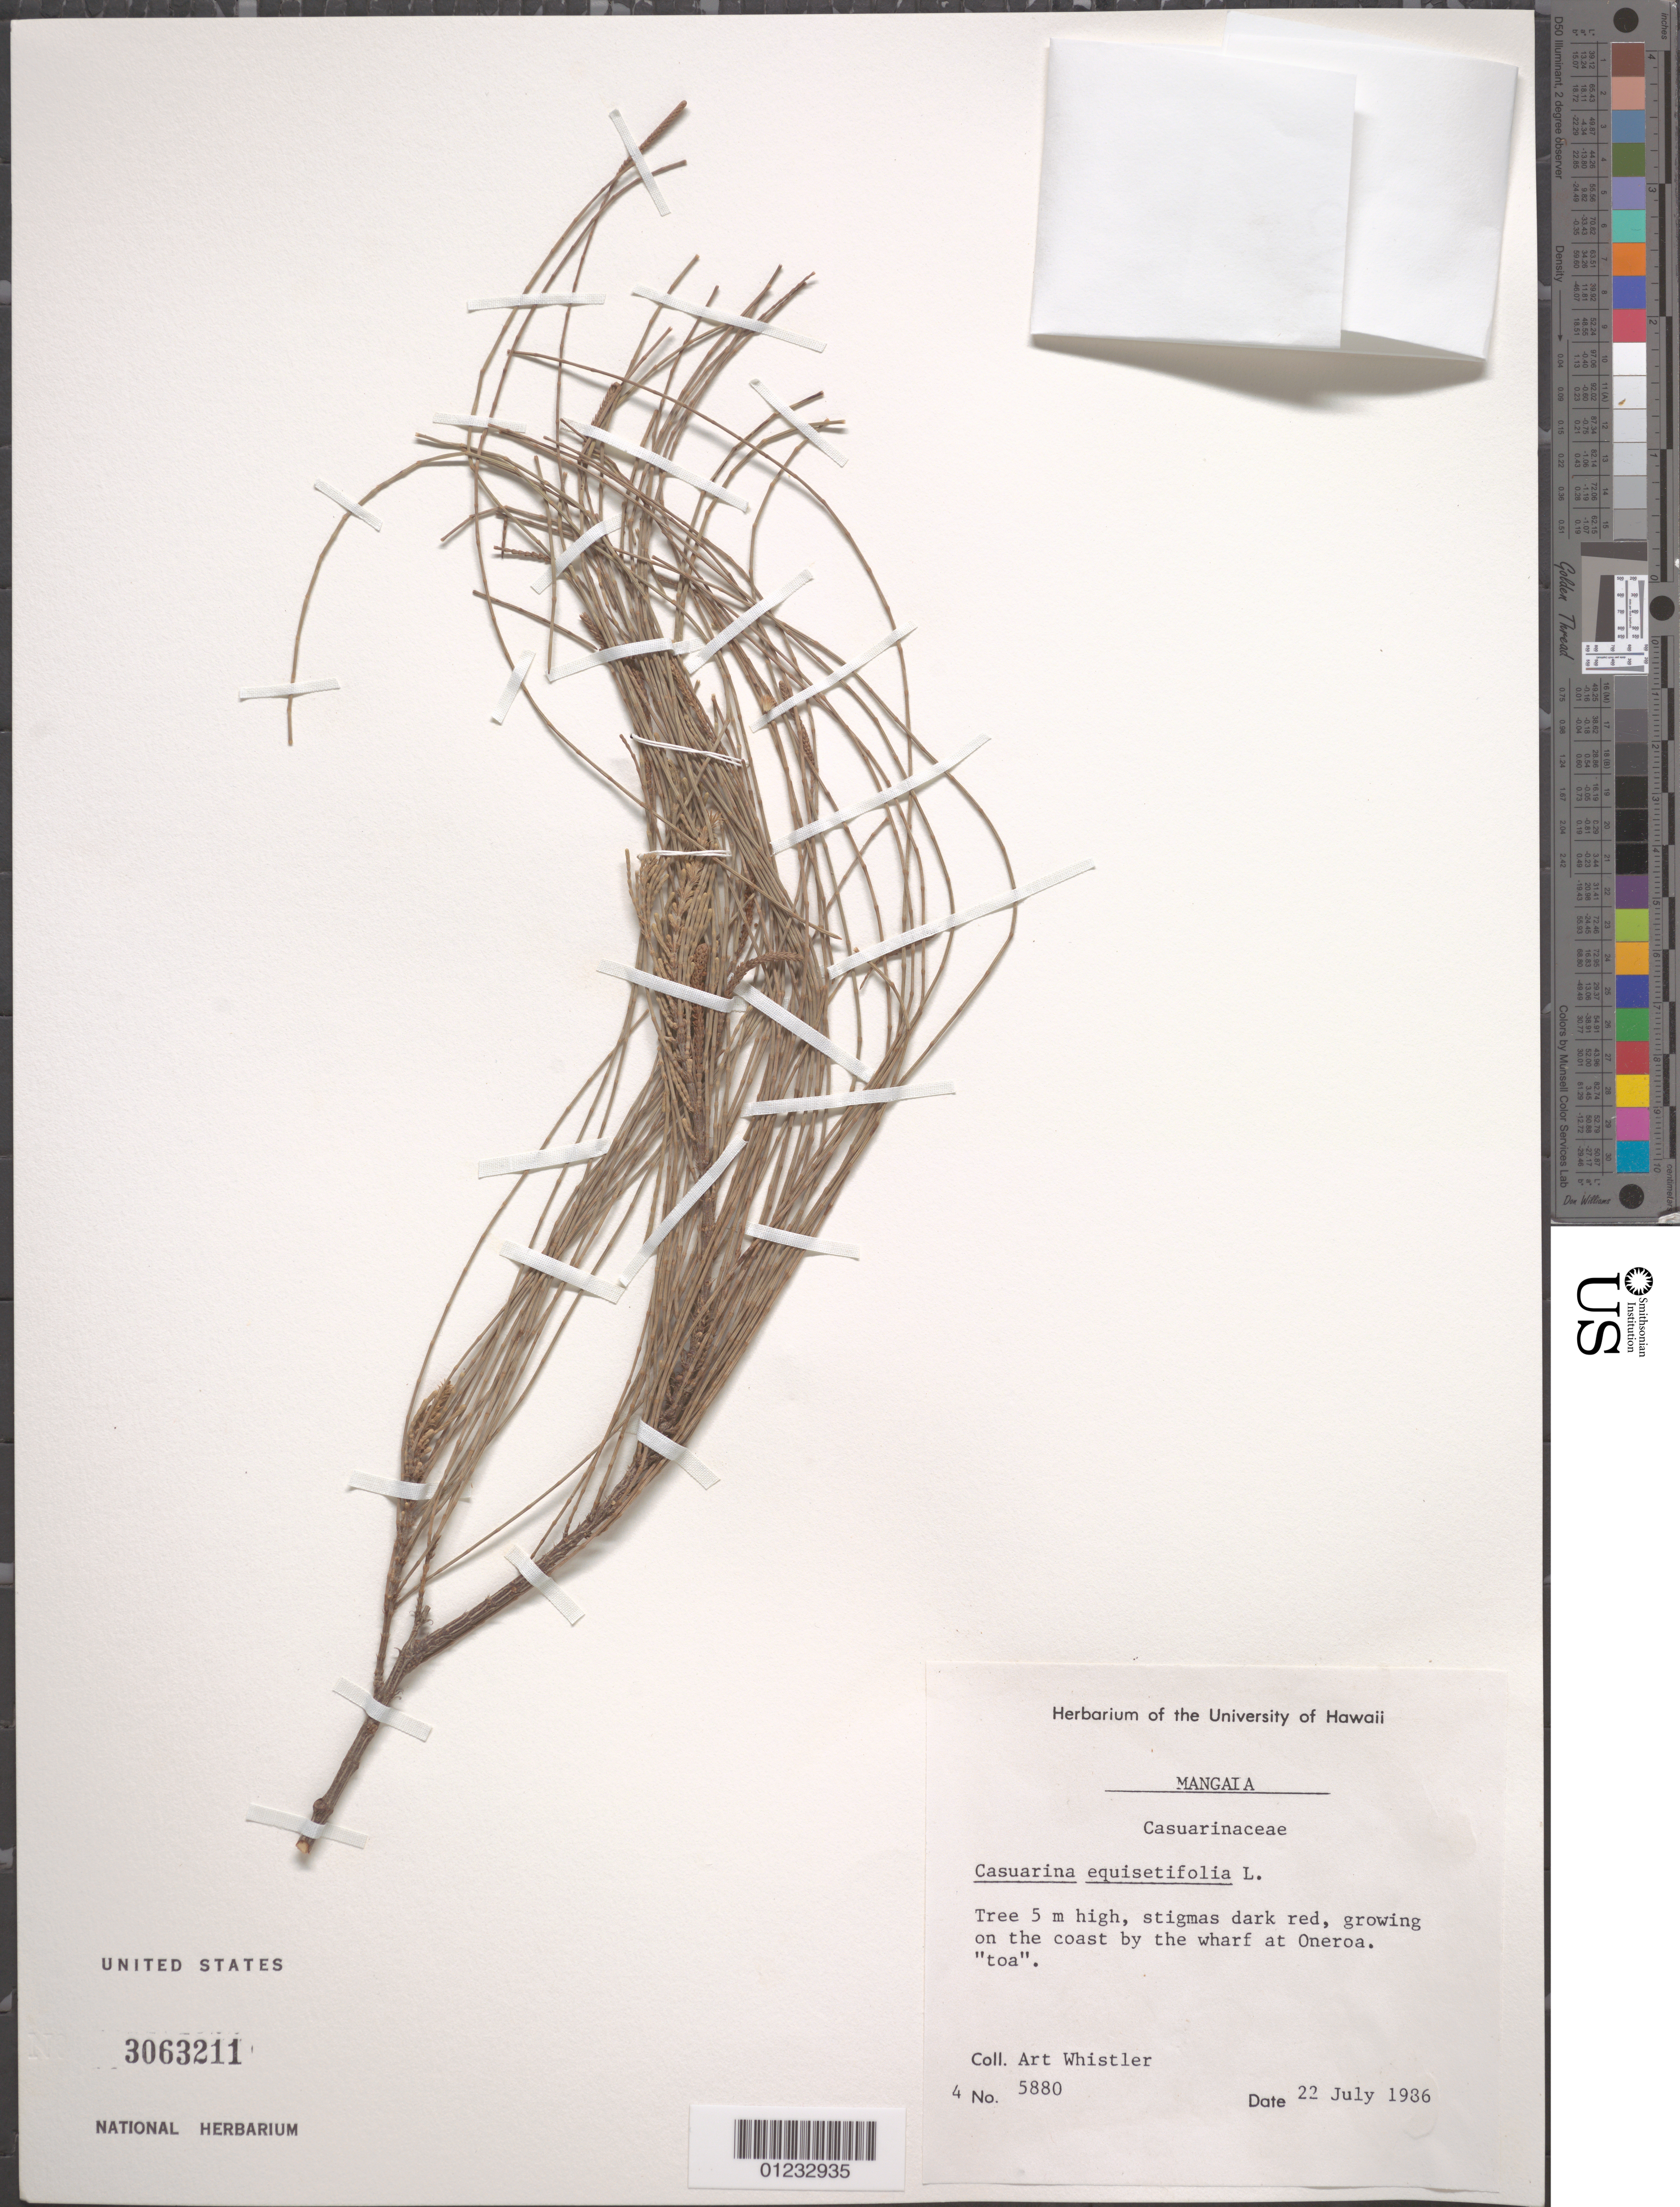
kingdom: Plantae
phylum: Tracheophyta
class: Magnoliopsida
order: Fagales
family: Casuarinaceae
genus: Casuarina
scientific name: Casuarina equisetifolia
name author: L.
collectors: A. Whistler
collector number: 5880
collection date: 1986-07-22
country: Cook Islands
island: Mangaia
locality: On the coast by the wharf at Oneroa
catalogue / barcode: US 3063211